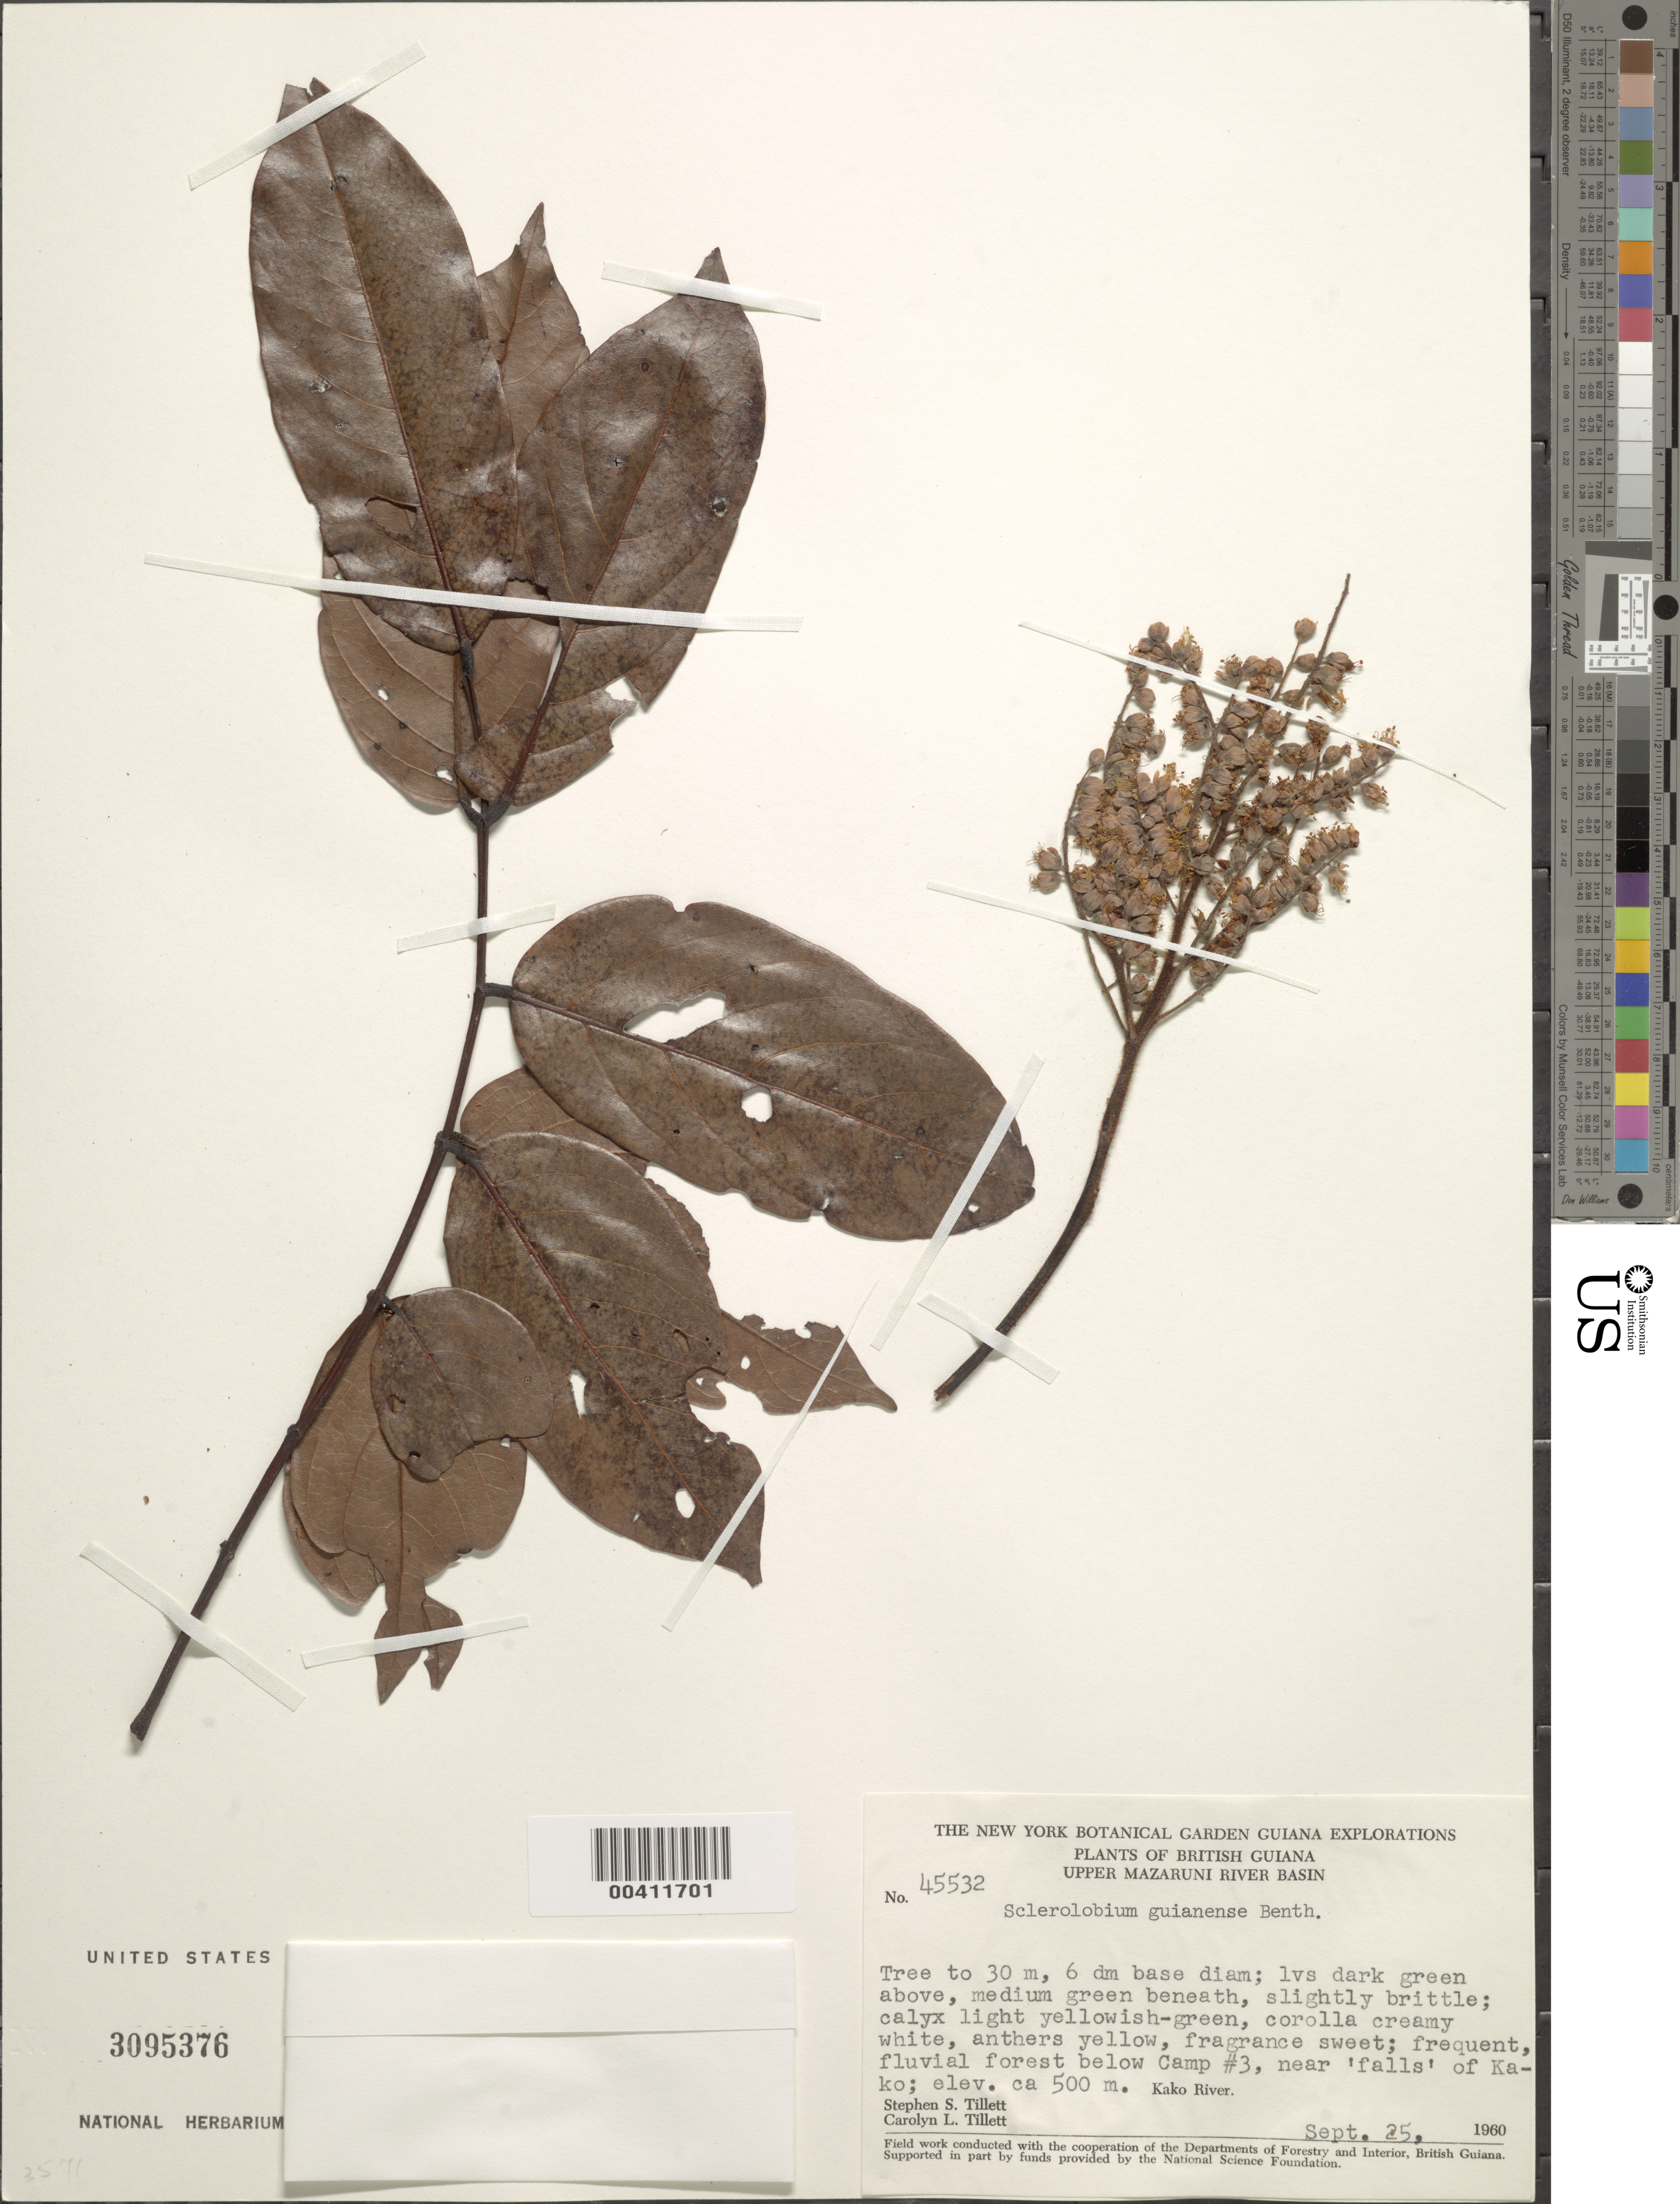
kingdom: Plantae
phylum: Tracheophyta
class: Magnoliopsida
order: Fabales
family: Fabaceae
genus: Tachigali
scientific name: Tachigali guianensis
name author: (Benth.) Zarucchi & Herend.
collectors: S. S. Tillett & C. L. Tillett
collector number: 45532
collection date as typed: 25 Sep 1960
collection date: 1960-09-25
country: Guyana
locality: Upper mazaruni river basin, below camp no. 3, near "falls" of kako, kako river.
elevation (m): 500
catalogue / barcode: US 3095376